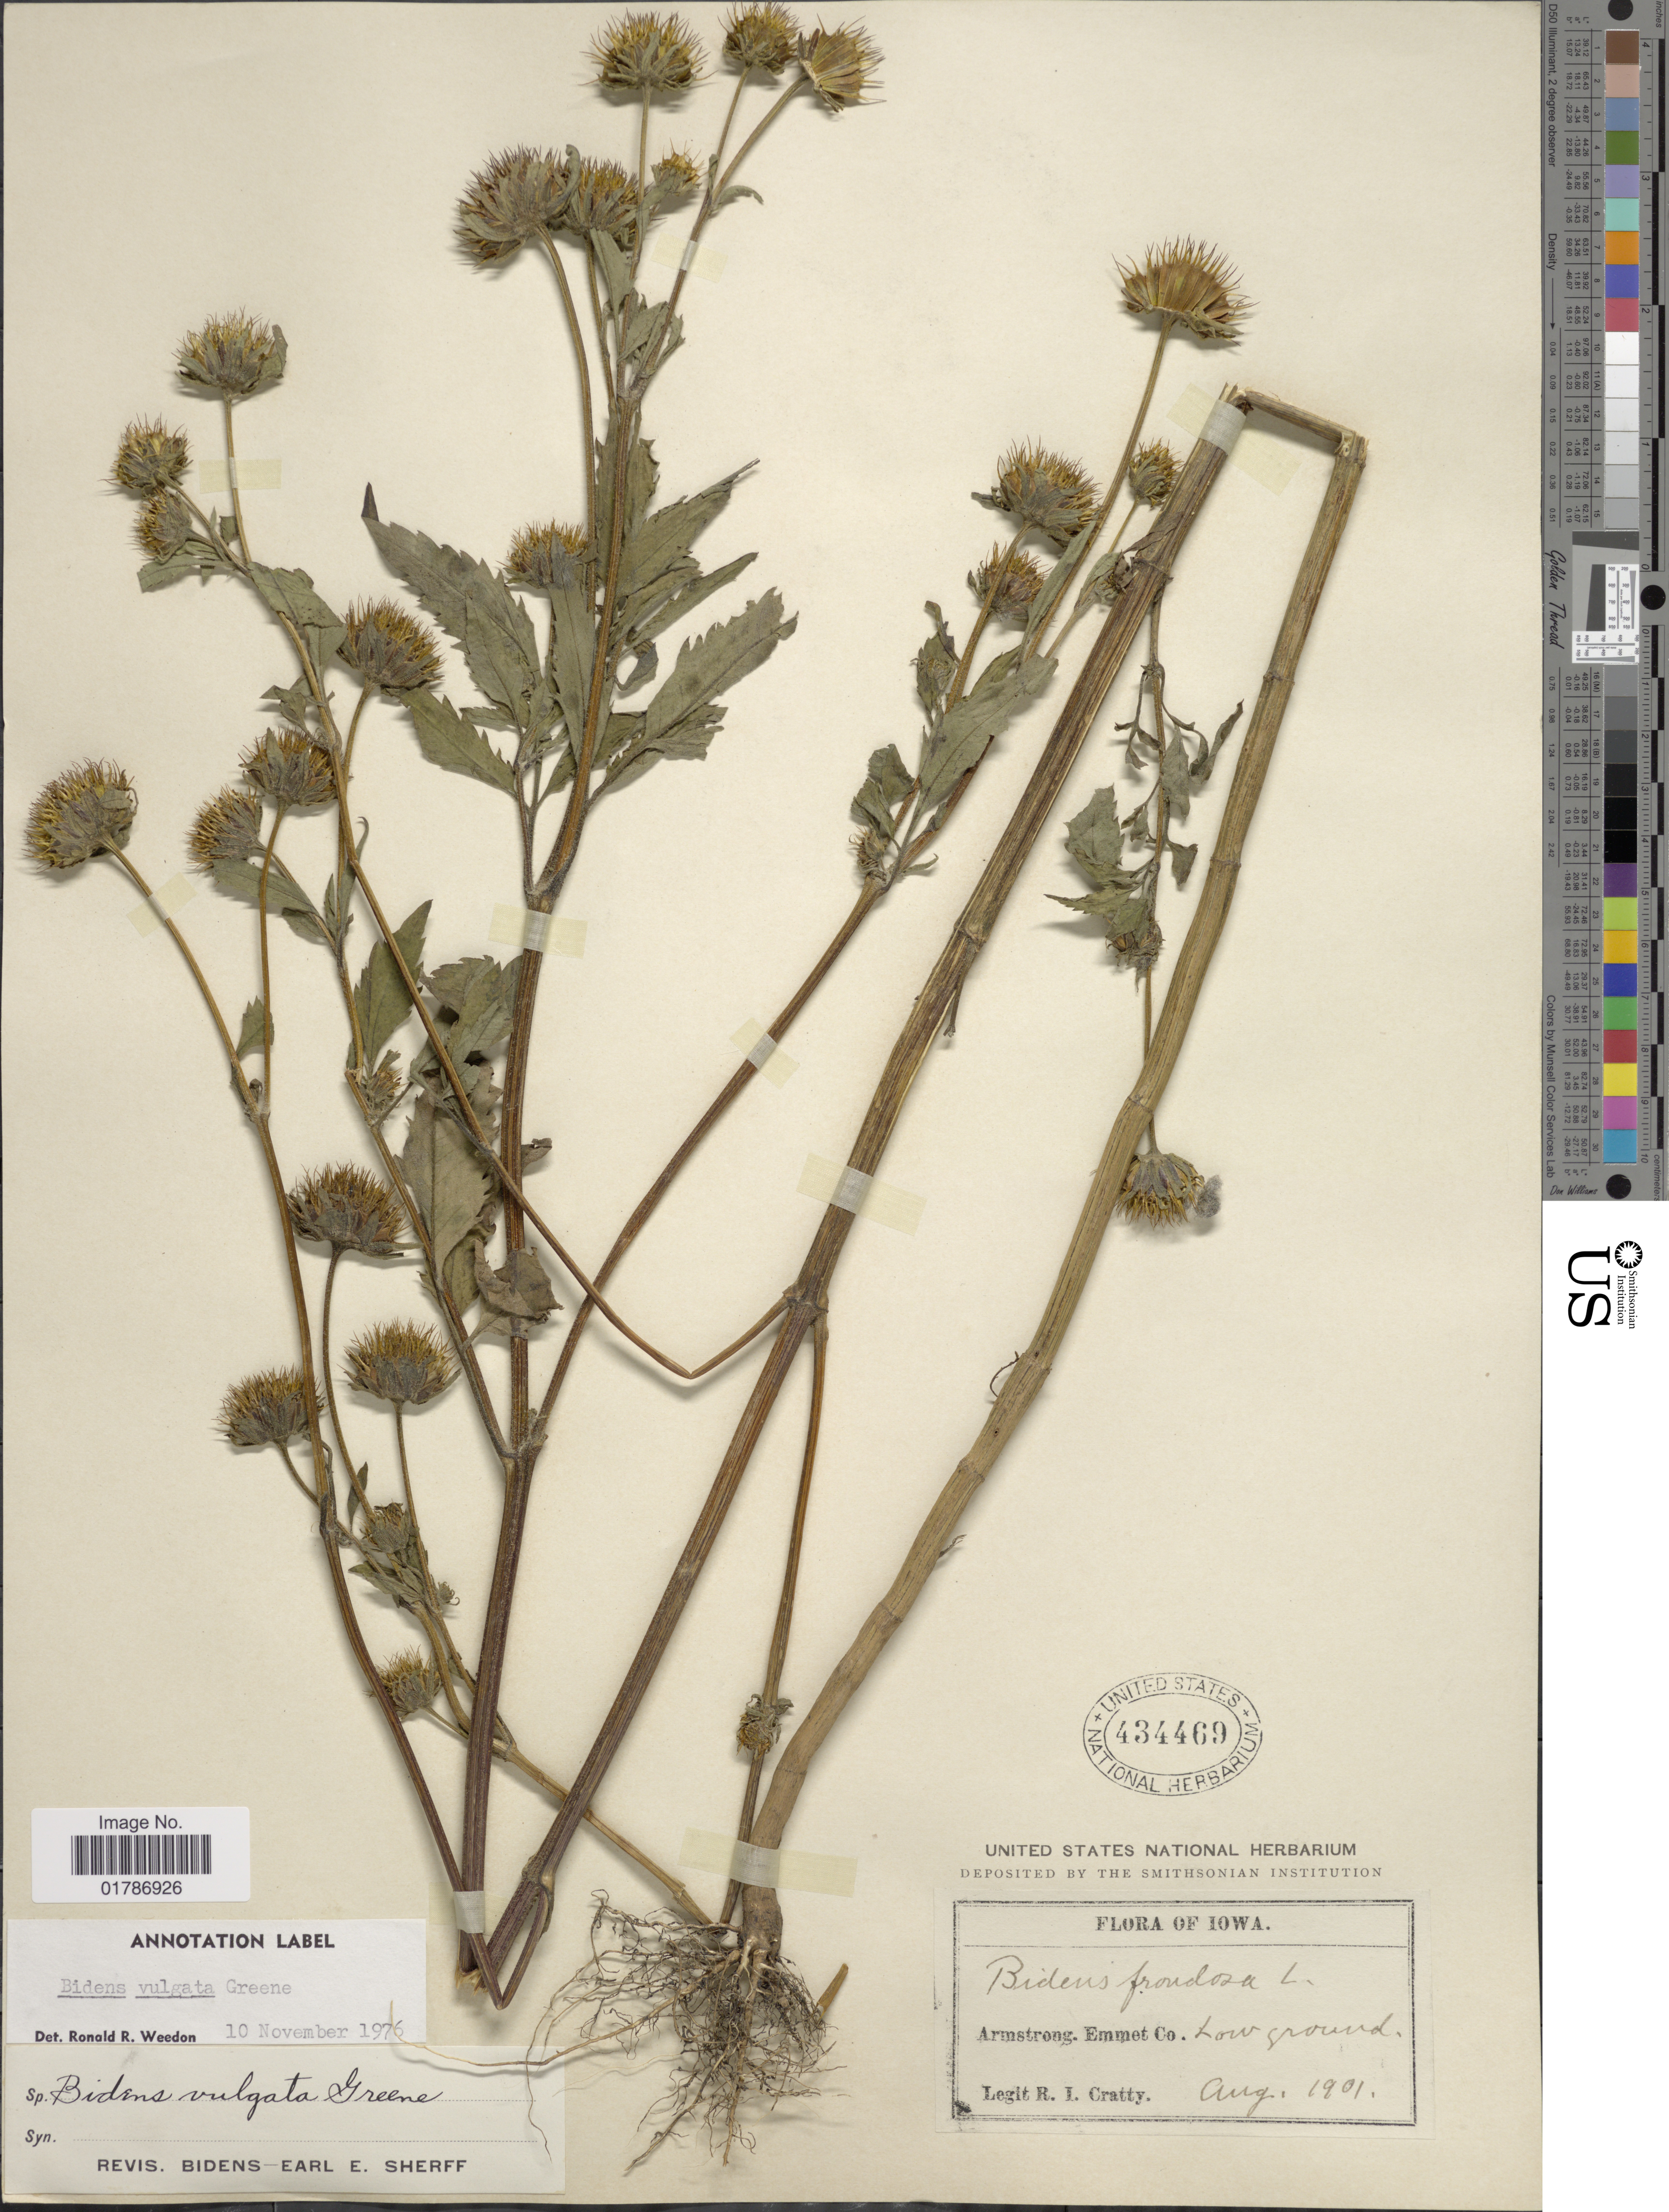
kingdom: Plantae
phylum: Tracheophyta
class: Magnoliopsida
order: Asterales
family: Asteraceae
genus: Bidens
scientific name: Bidens vulgata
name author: Greene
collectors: R. Cratty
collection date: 1901-08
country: United States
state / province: Iowa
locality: Armstrong, Emmet Co., Low Ground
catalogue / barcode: US 434469